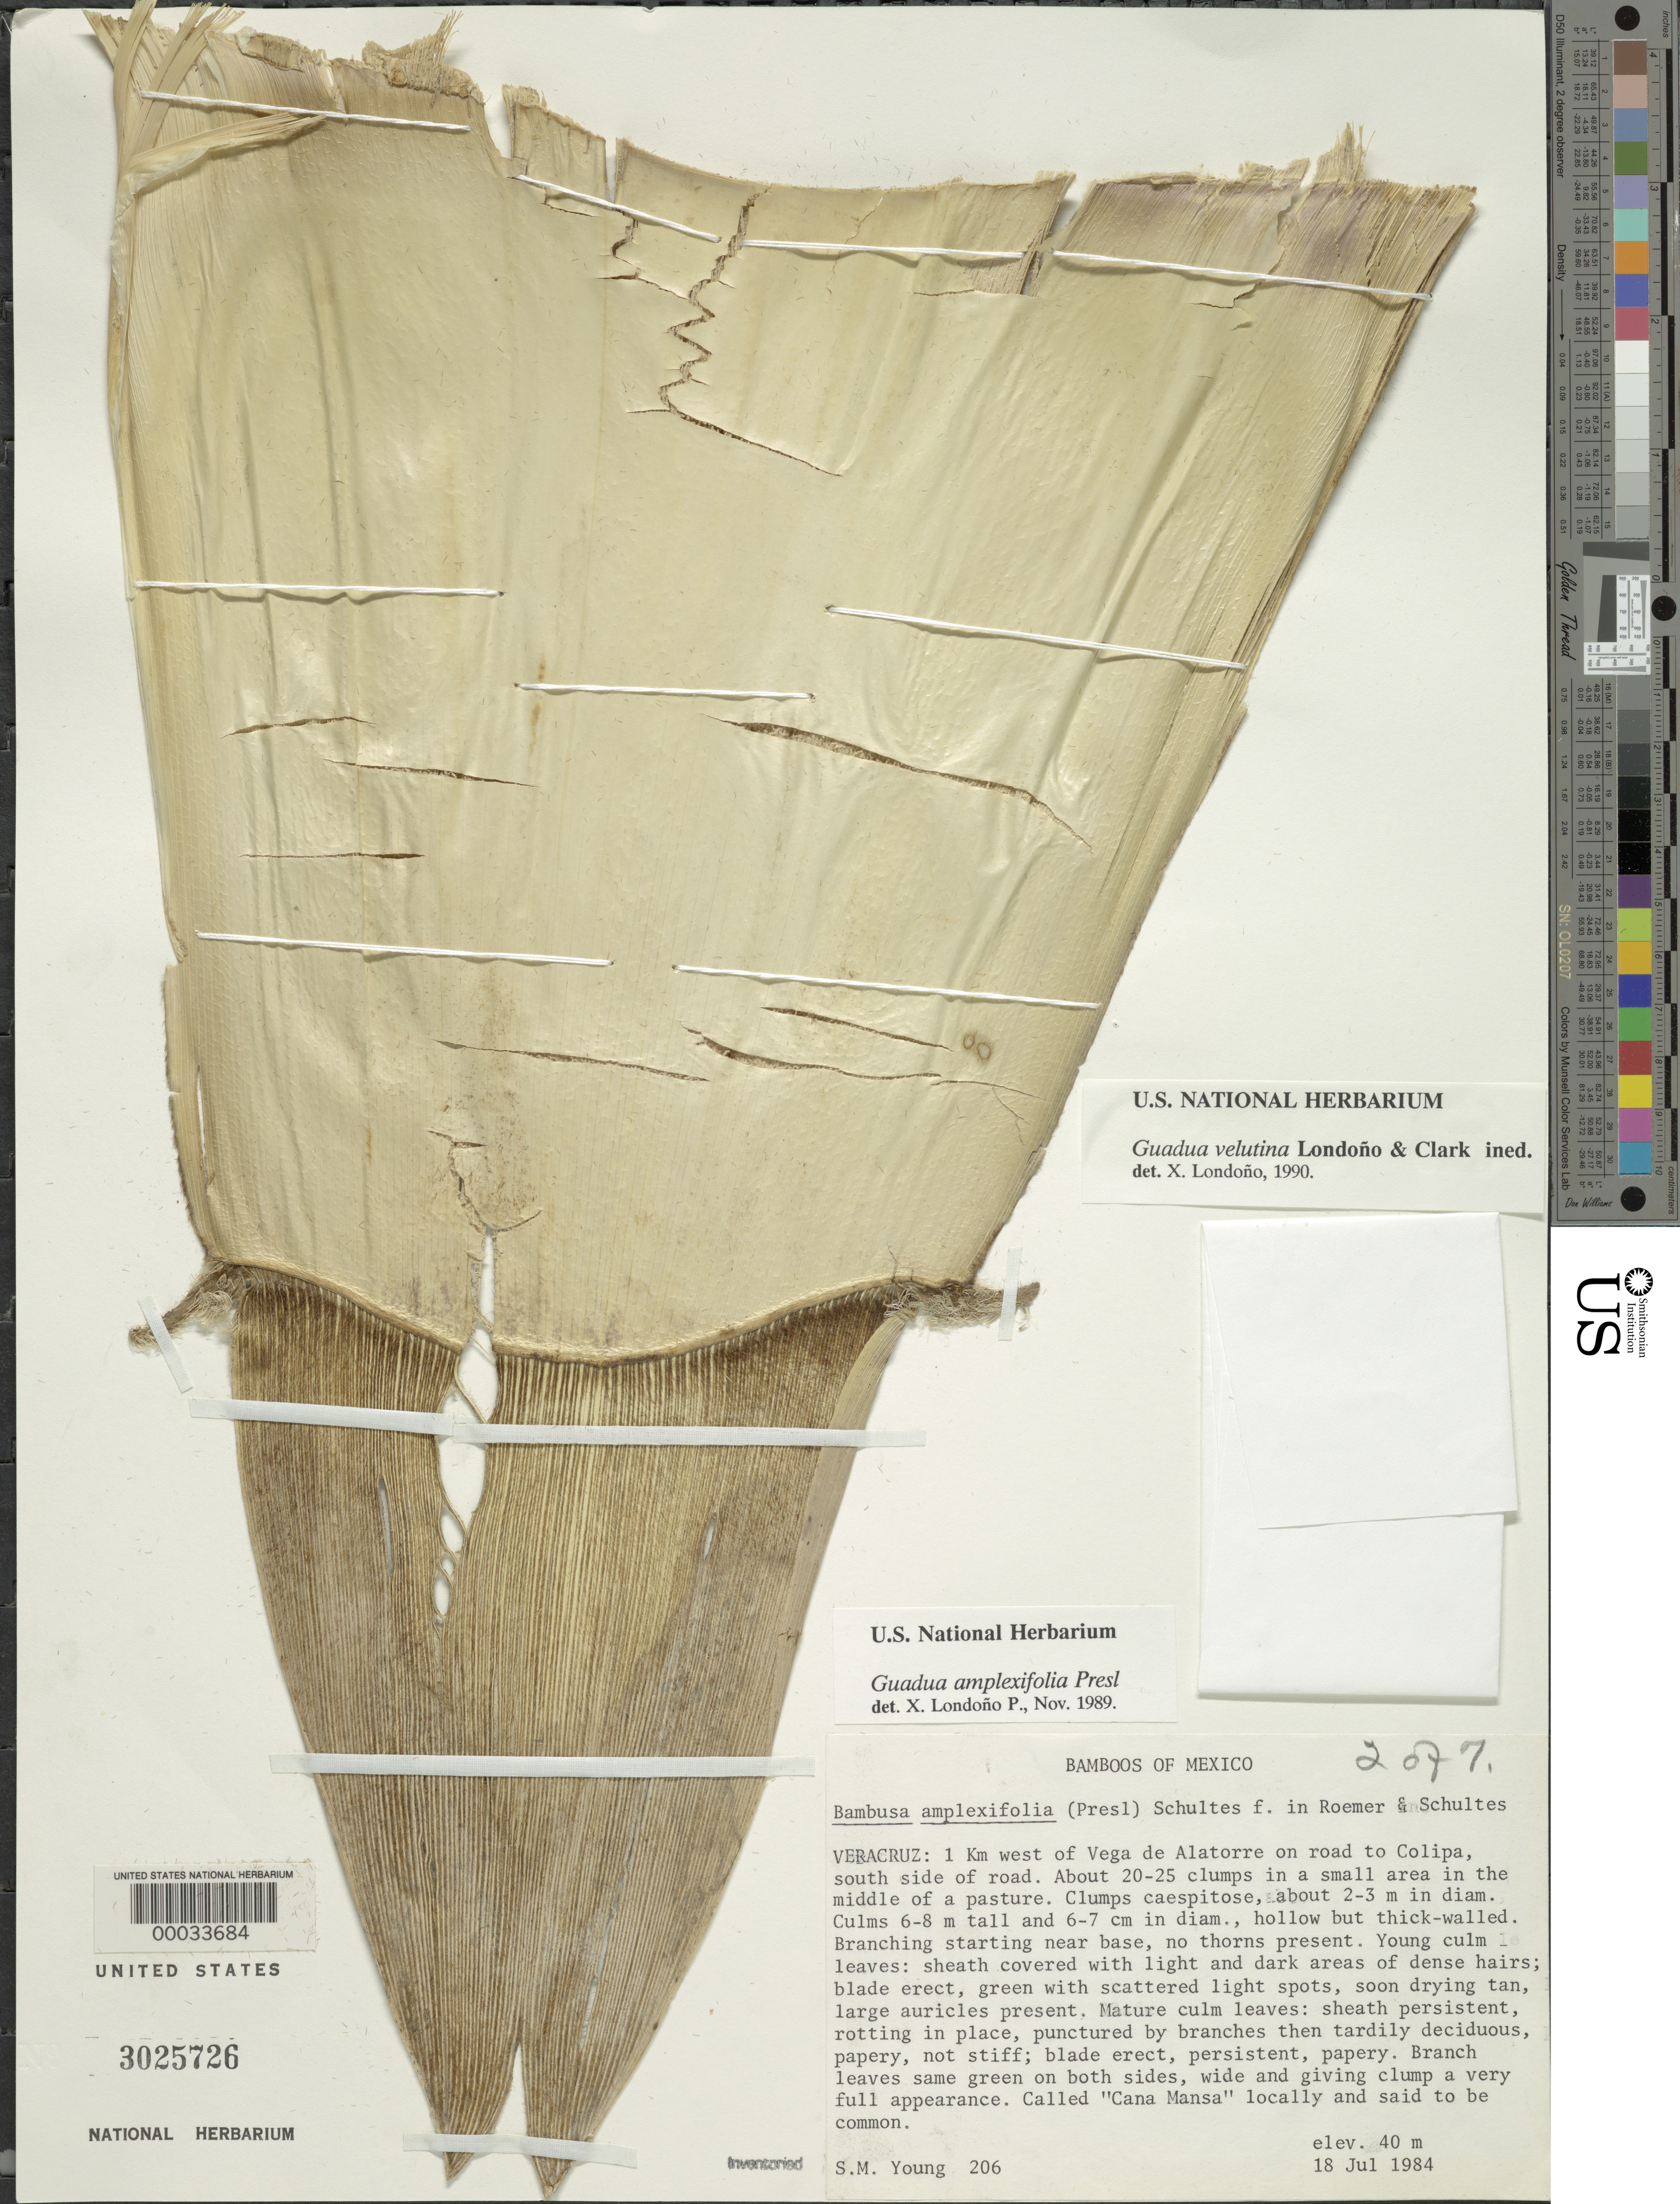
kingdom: Plantae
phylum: Tracheophyta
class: Liliopsida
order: Poales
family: Poaceae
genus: Guadua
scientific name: Guadua velutina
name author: Londoño & L.G. Clark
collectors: S. Young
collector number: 206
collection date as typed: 18 Jul 1984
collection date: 1984-07-18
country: Mexico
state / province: Veracruz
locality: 1 km W of Vega de Alatorre on road to Colipa, S side of road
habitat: Pasture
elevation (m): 40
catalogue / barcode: US 3025726